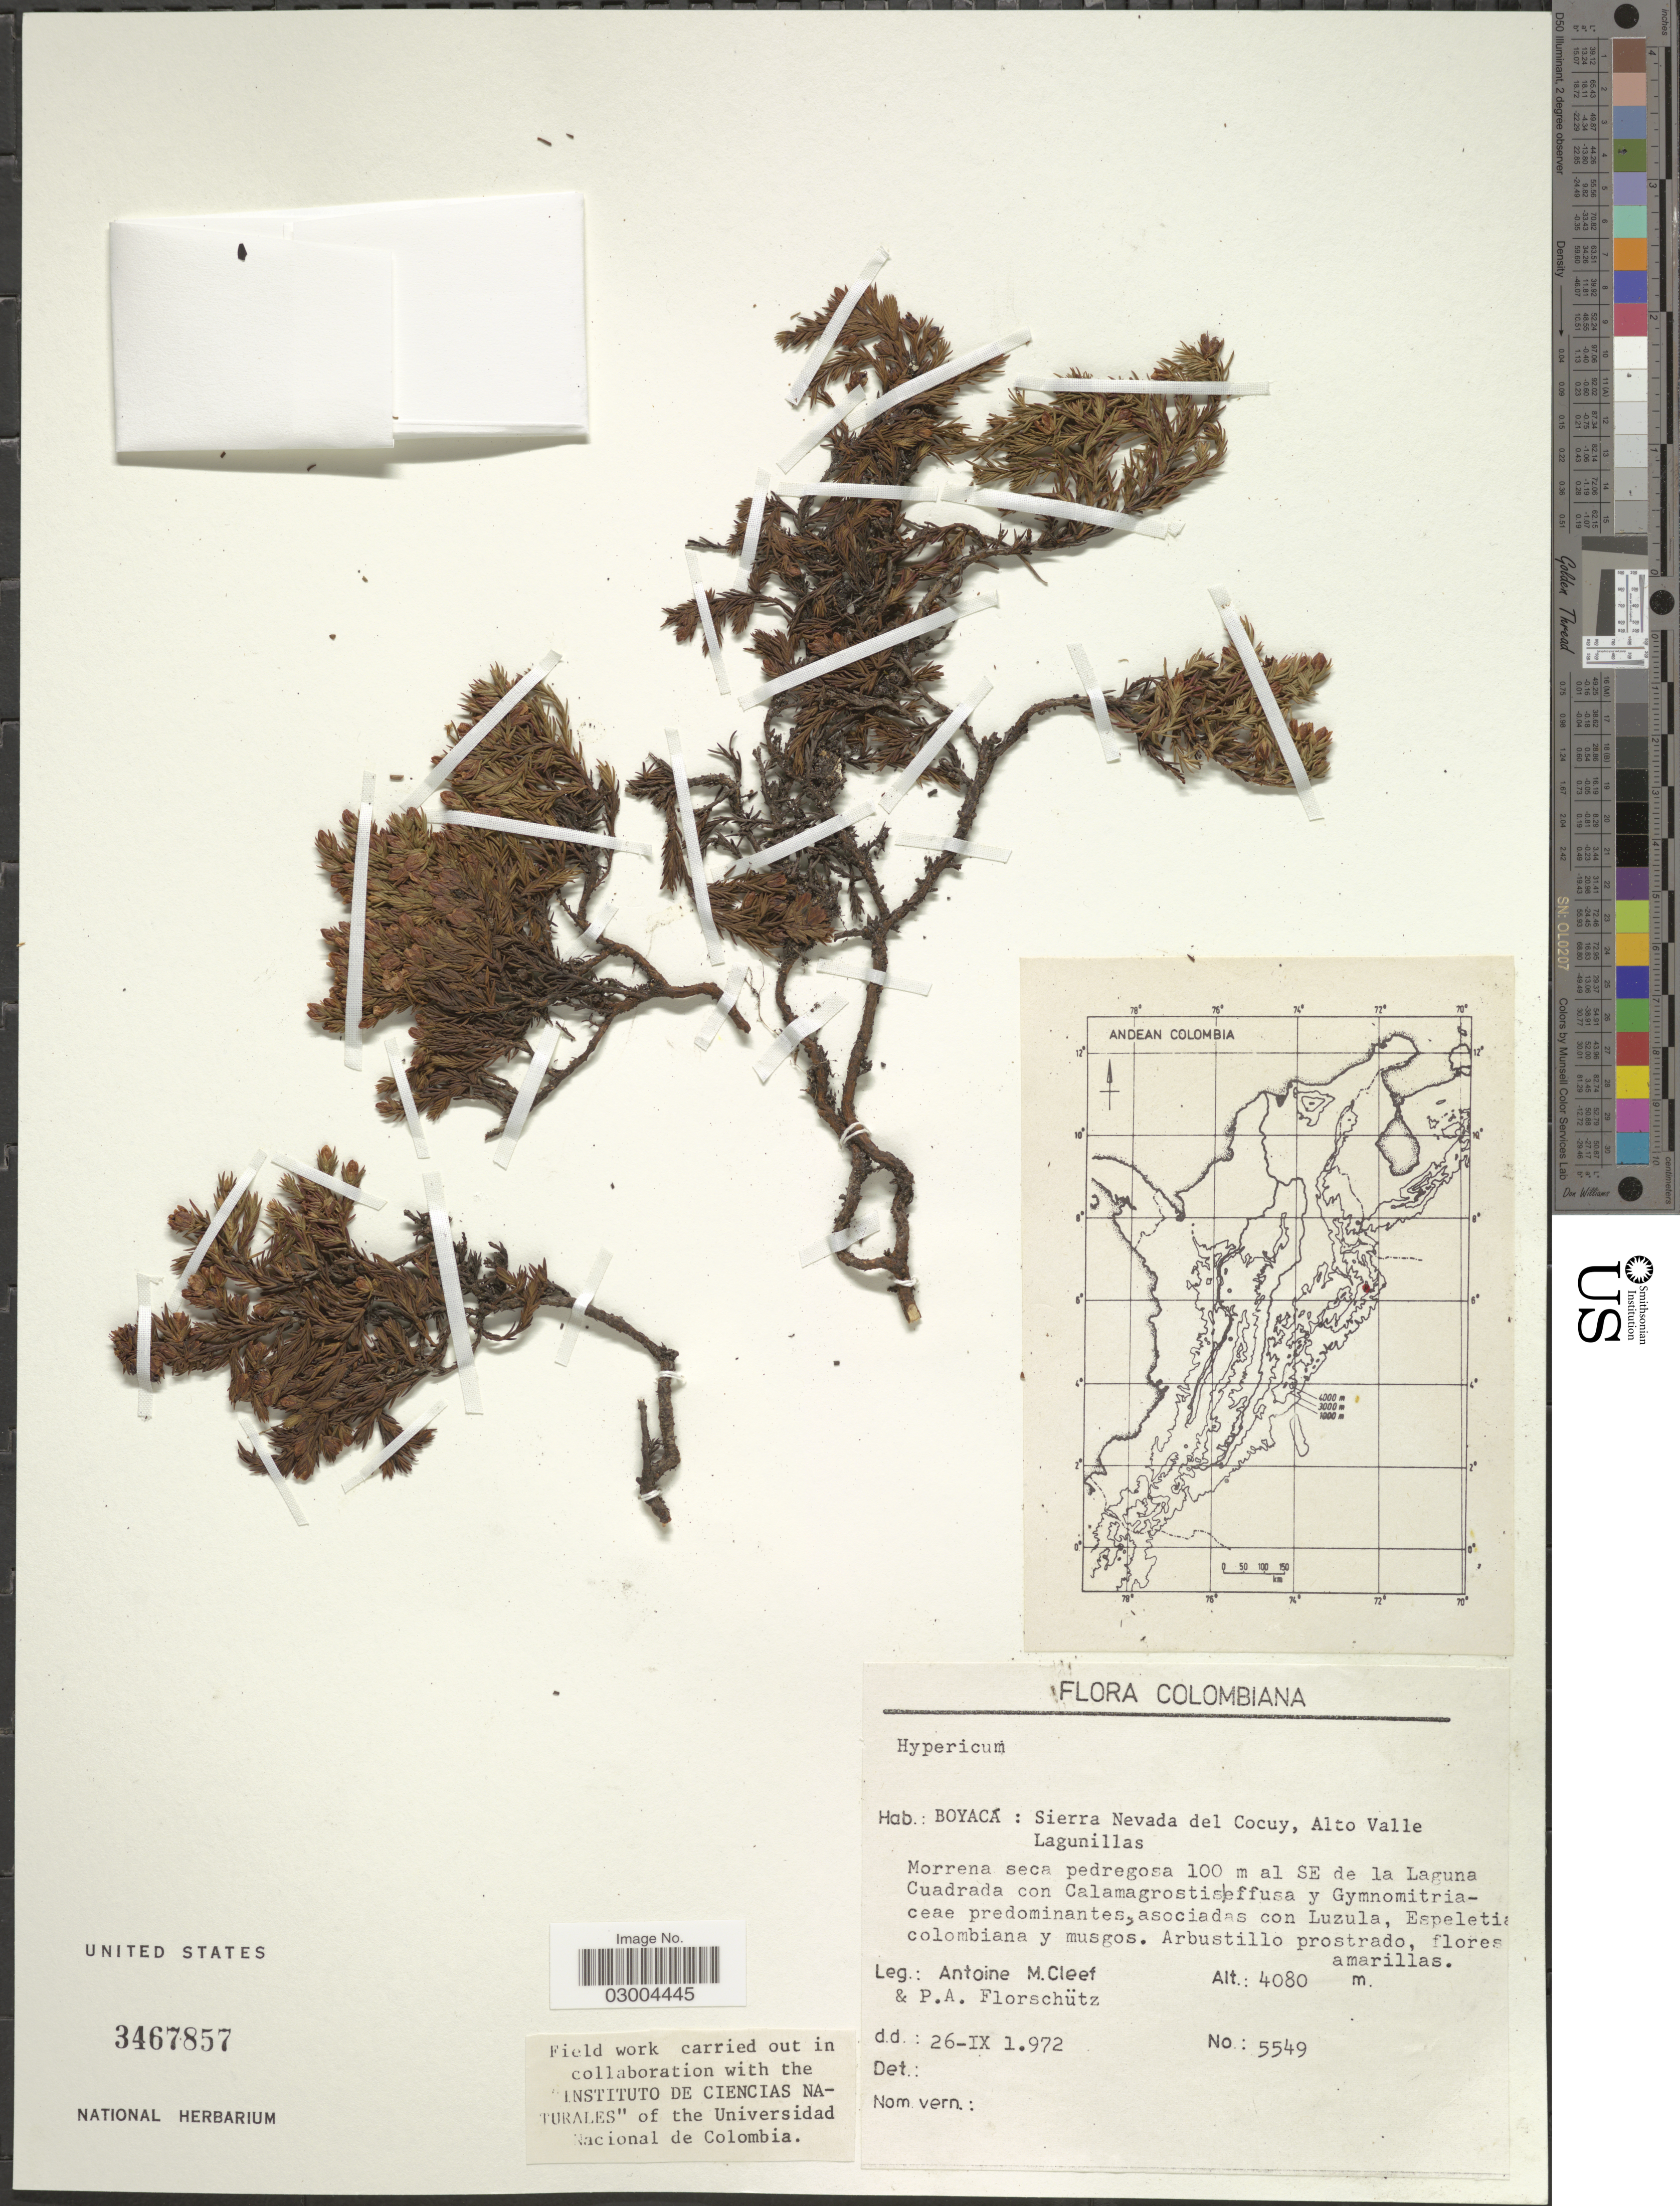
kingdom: Plantae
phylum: Tracheophyta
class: Magnoliopsida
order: Malpighiales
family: Hypericaceae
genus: Hypericum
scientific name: Hypericum sp.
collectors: A. M. Cleef & P. Florschütz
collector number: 5549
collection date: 1972-09-26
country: Colombia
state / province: Boyacá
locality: Sierra Nevada del Cocuy, Alto Valle Lagunillas. Morrena seca pedregosa 100 m al SE de la Laguna Cuadrada.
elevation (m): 4080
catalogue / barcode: US 3467857